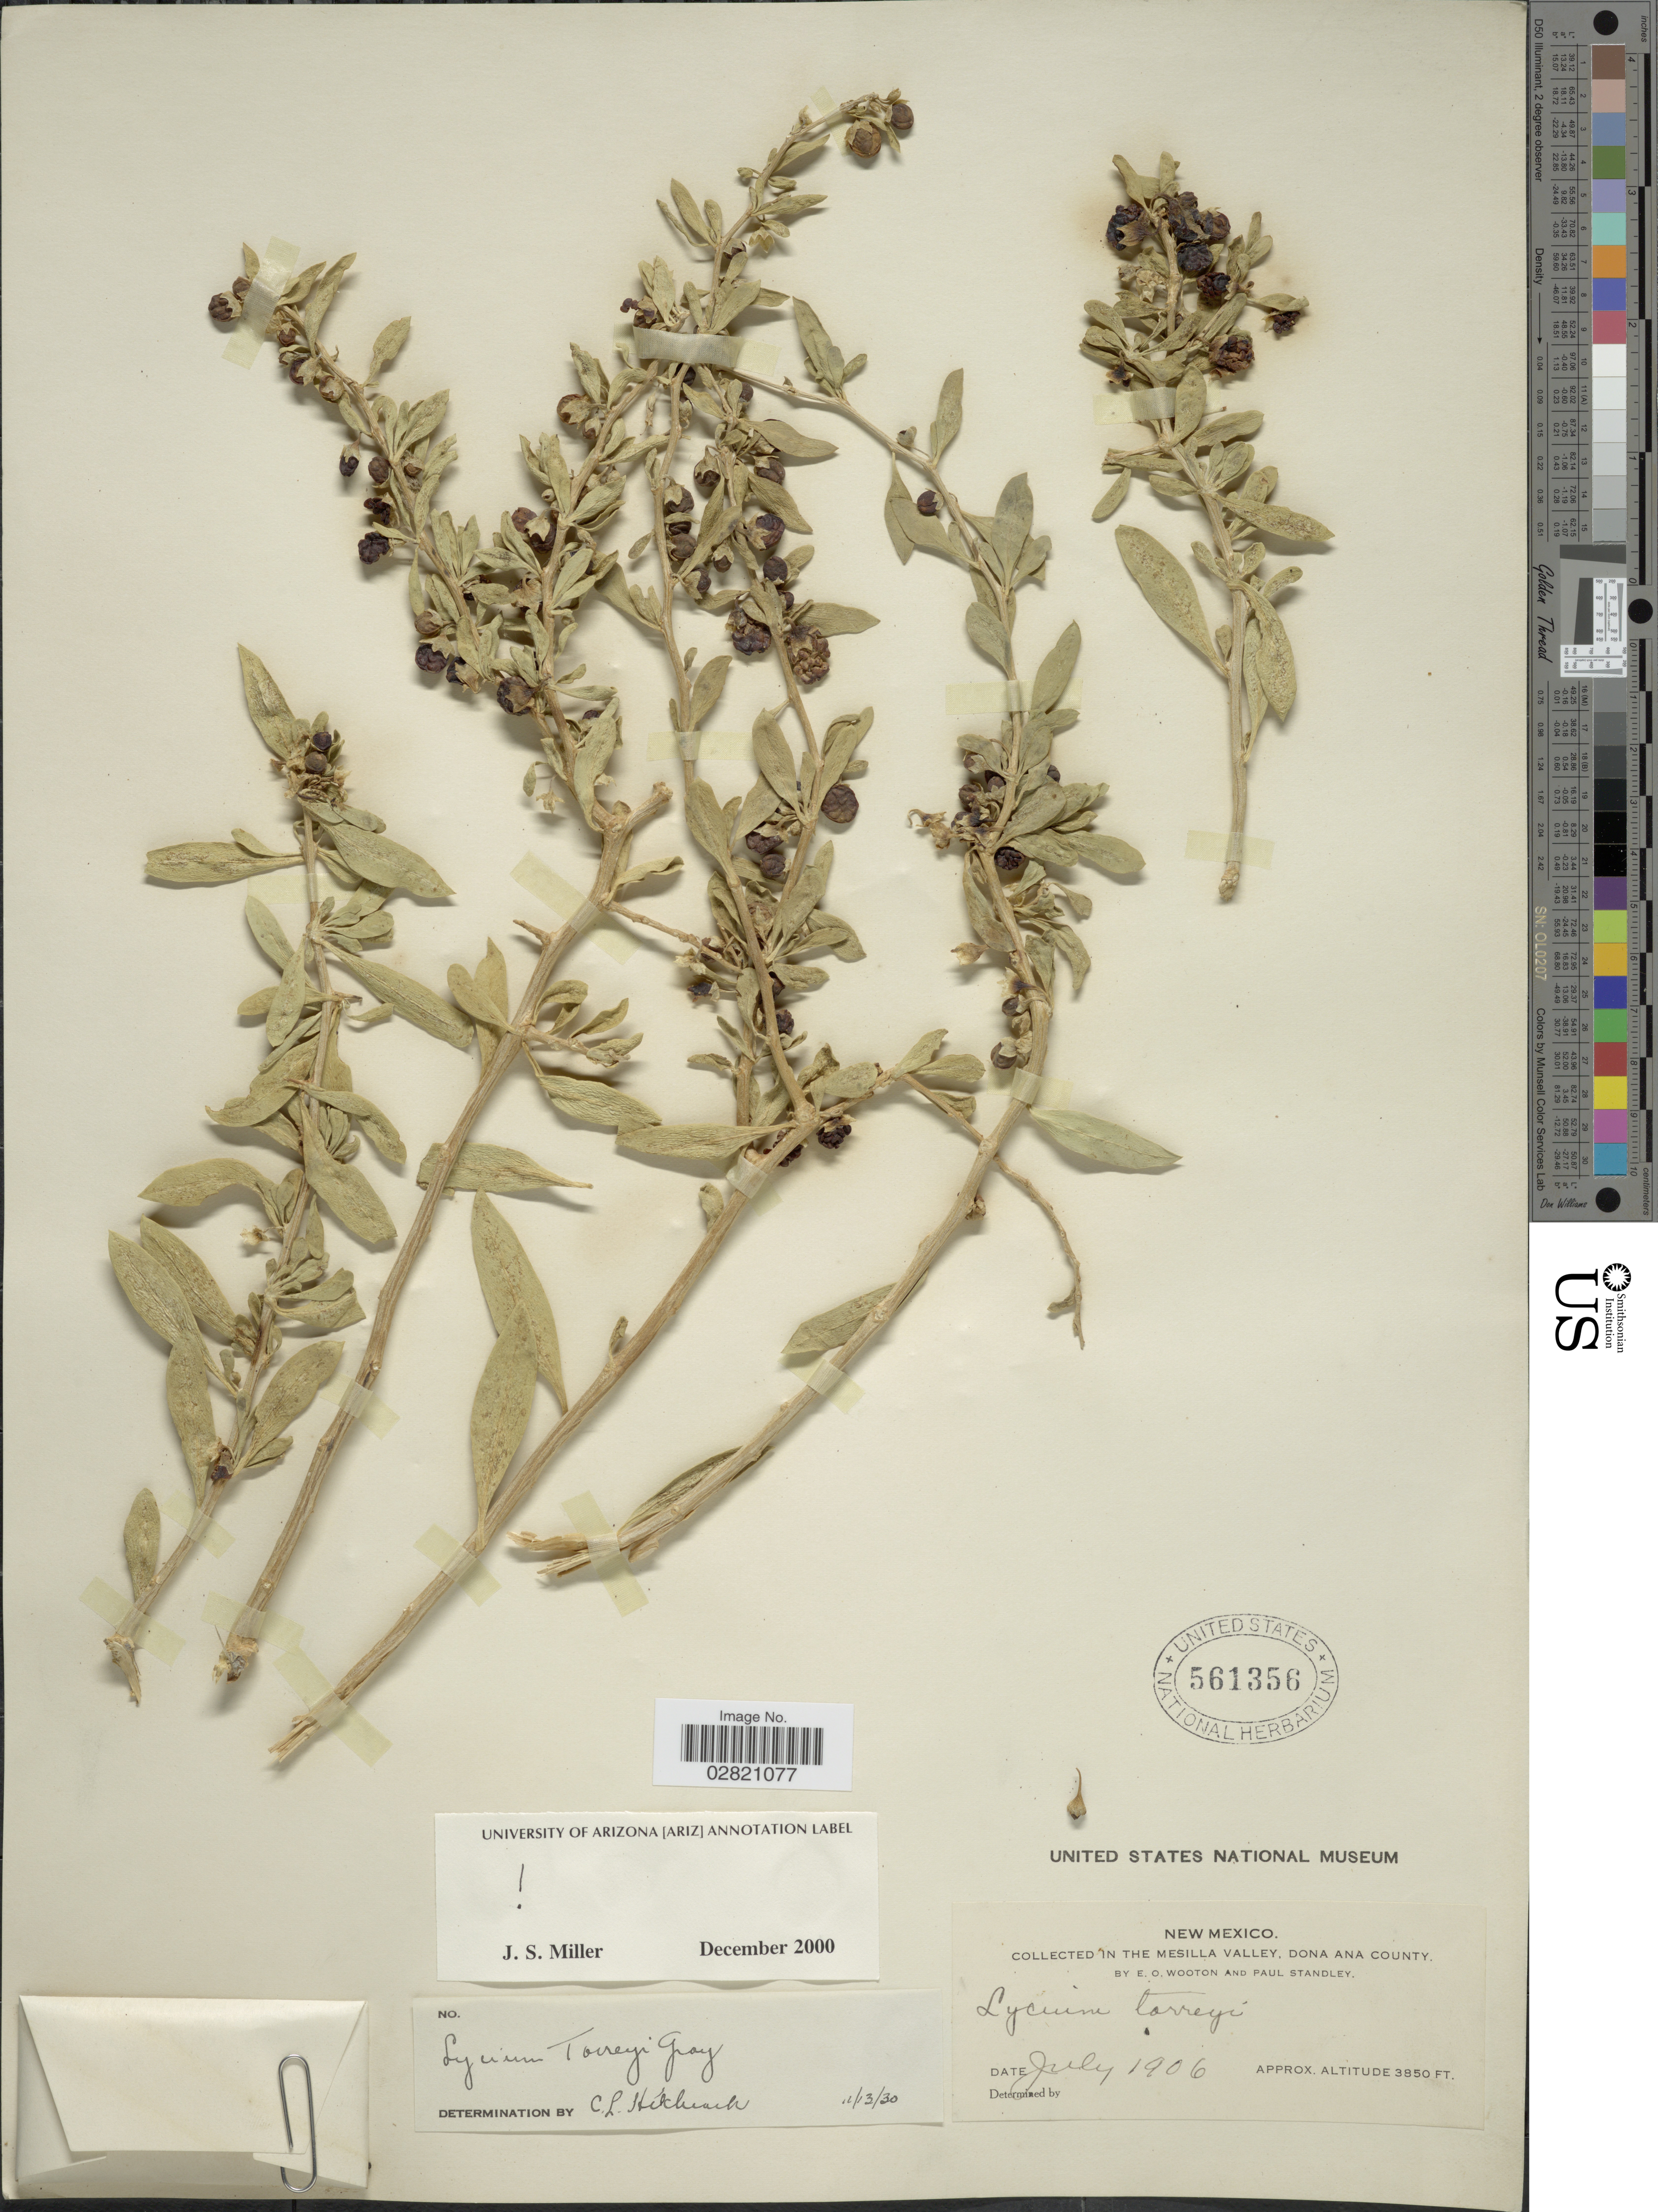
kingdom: Plantae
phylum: Tracheophyta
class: Magnoliopsida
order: Solanales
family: Solanaceae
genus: Lycium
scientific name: Lycium torreyi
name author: A. Gray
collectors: E. O. Wooton & P. C. Standley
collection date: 1906-07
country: United States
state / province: New Mexico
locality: In the Mesilla Valley, Dona Ana County.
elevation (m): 1173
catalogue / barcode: US 561356